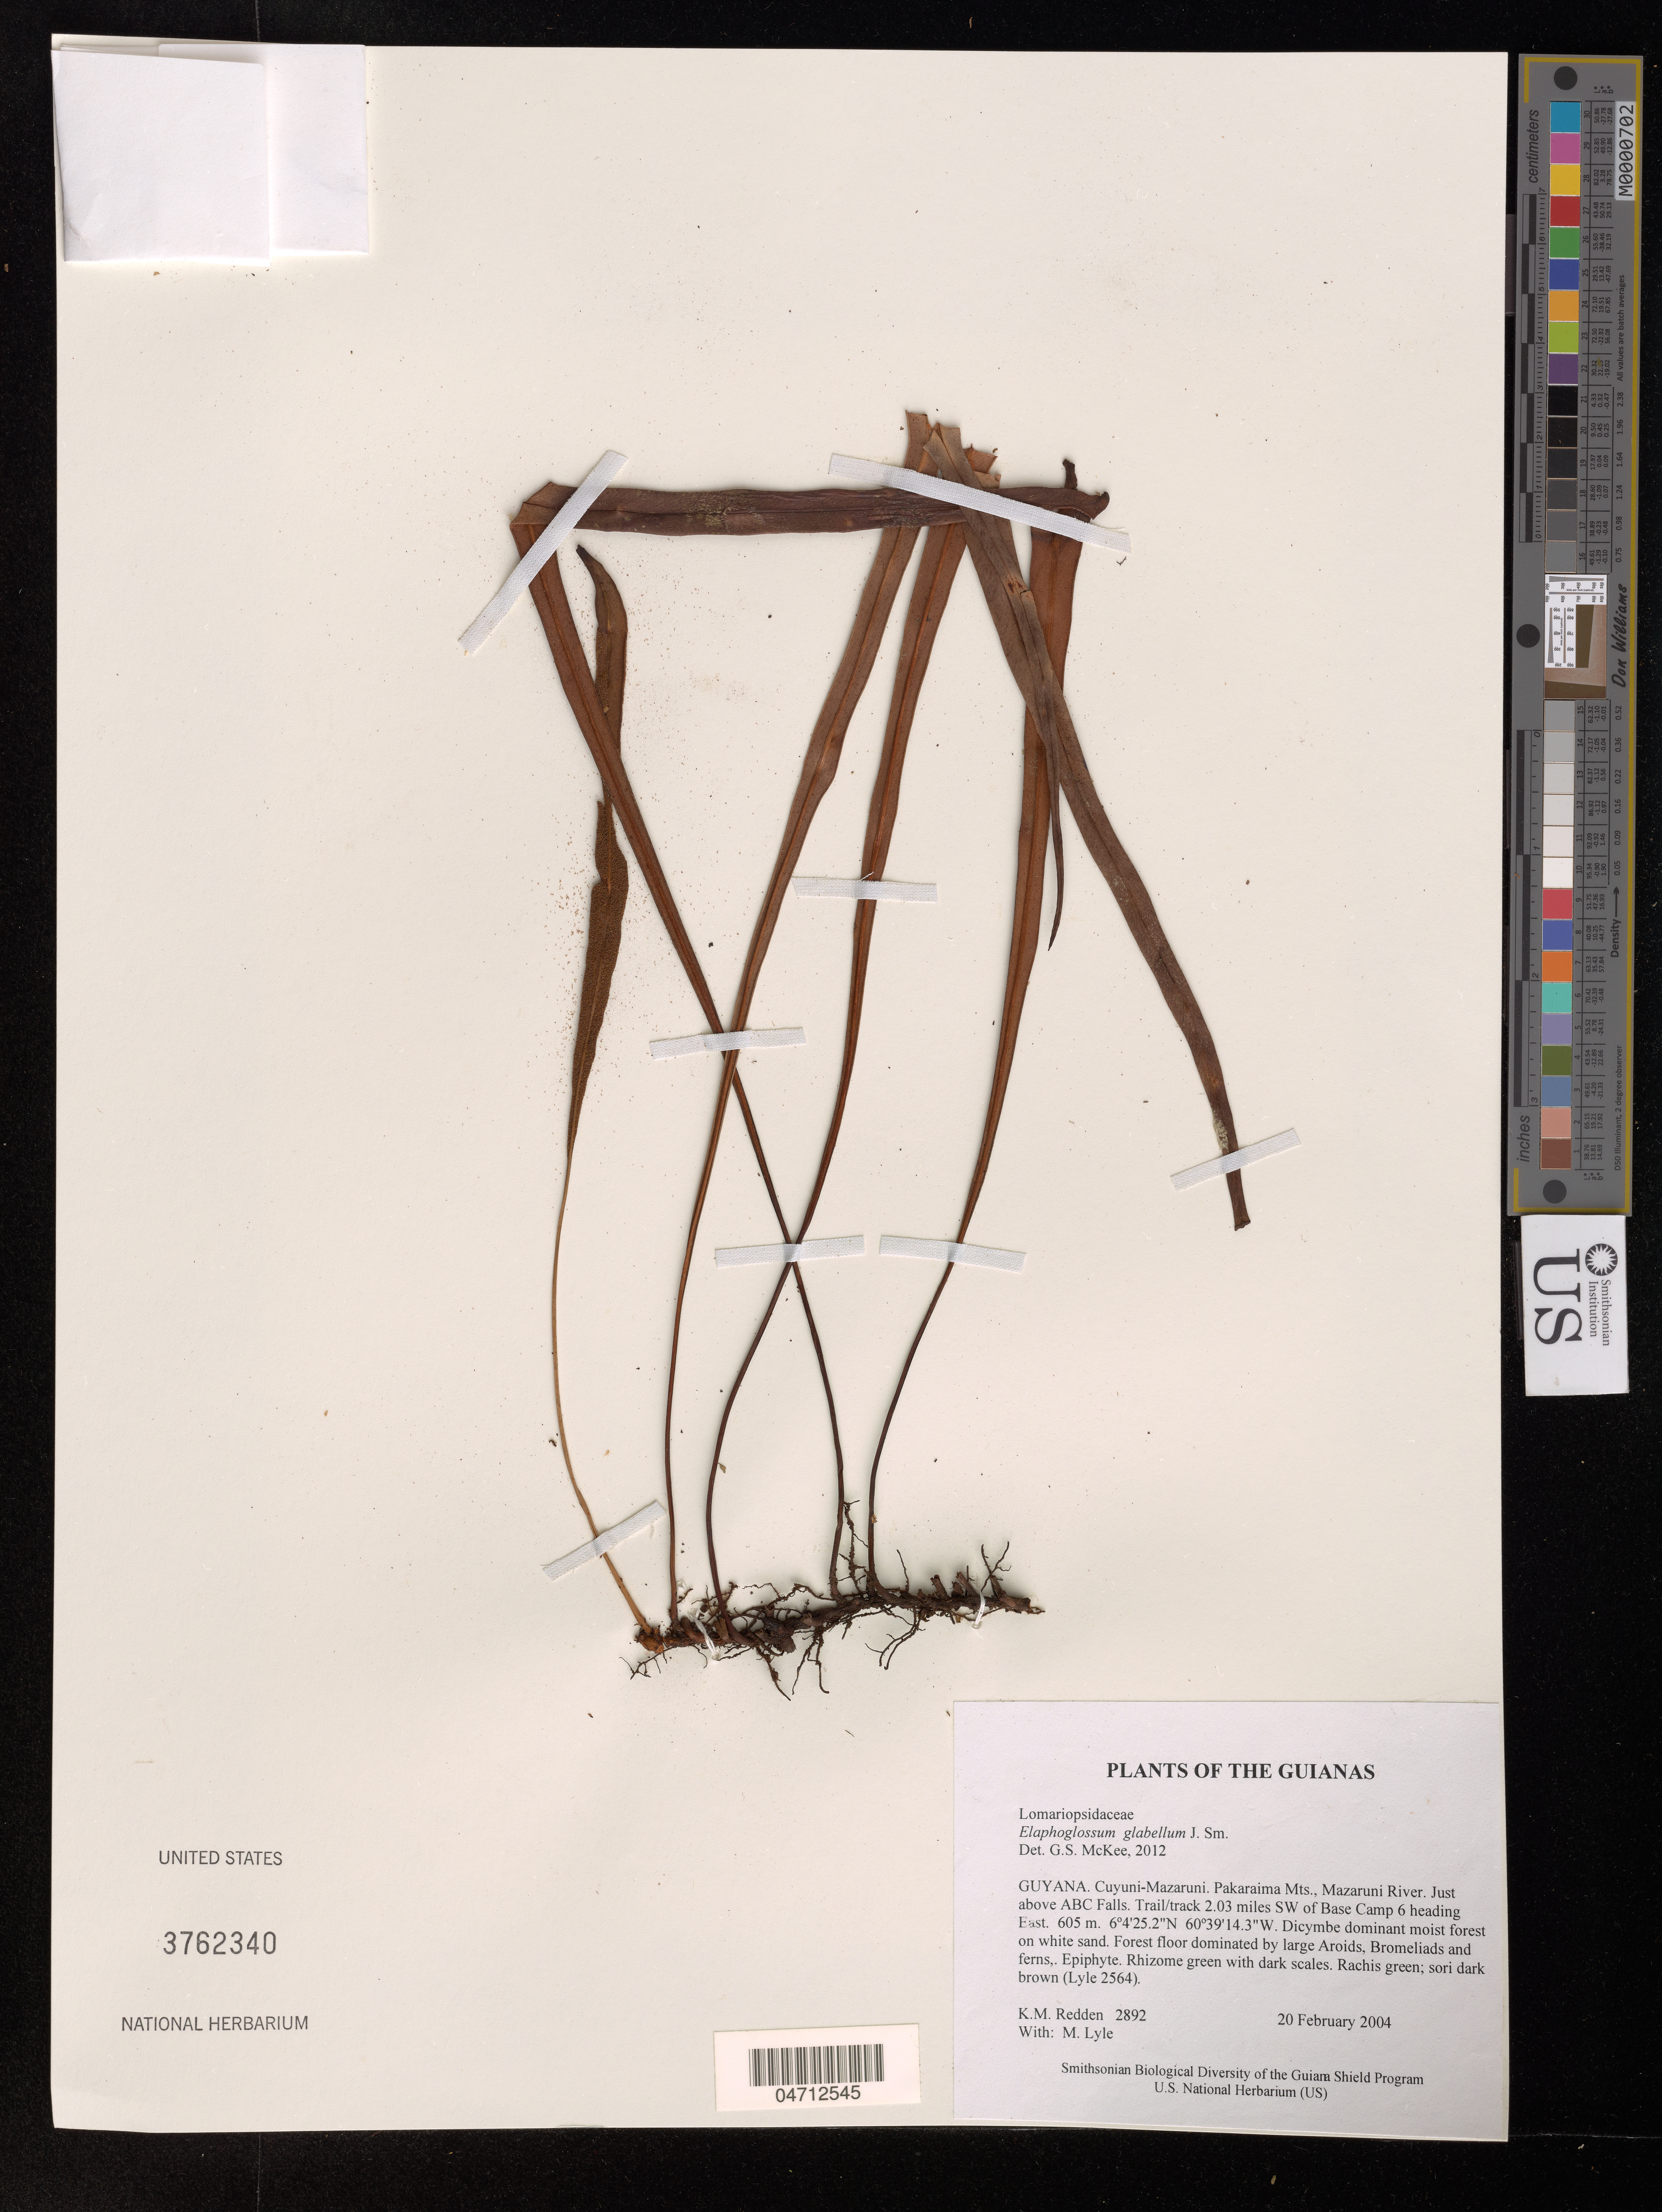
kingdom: Plantae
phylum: Tracheophyta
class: Polypodiopsida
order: Polypodiales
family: Dryopteridaceae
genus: Elaphoglossum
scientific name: Elaphoglossum glabellum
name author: J. Sm.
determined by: McKee, G. S., (US), NMNH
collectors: K. M. Redden & M. Lyle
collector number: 2892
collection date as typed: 20 February 2004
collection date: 2004-02-20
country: Guyana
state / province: Cuyuni-Mazaruni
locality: Pakaraima Mts., Mazaruni River. Just above ABC Falls. Trail/track 2.03 miles SW of Base Camp 6 heading East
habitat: Dicymbe dominant moist forest on white sand. Forest floor dominated by large Aroids, Bromeliads and ferns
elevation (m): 605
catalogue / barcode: US 3762340